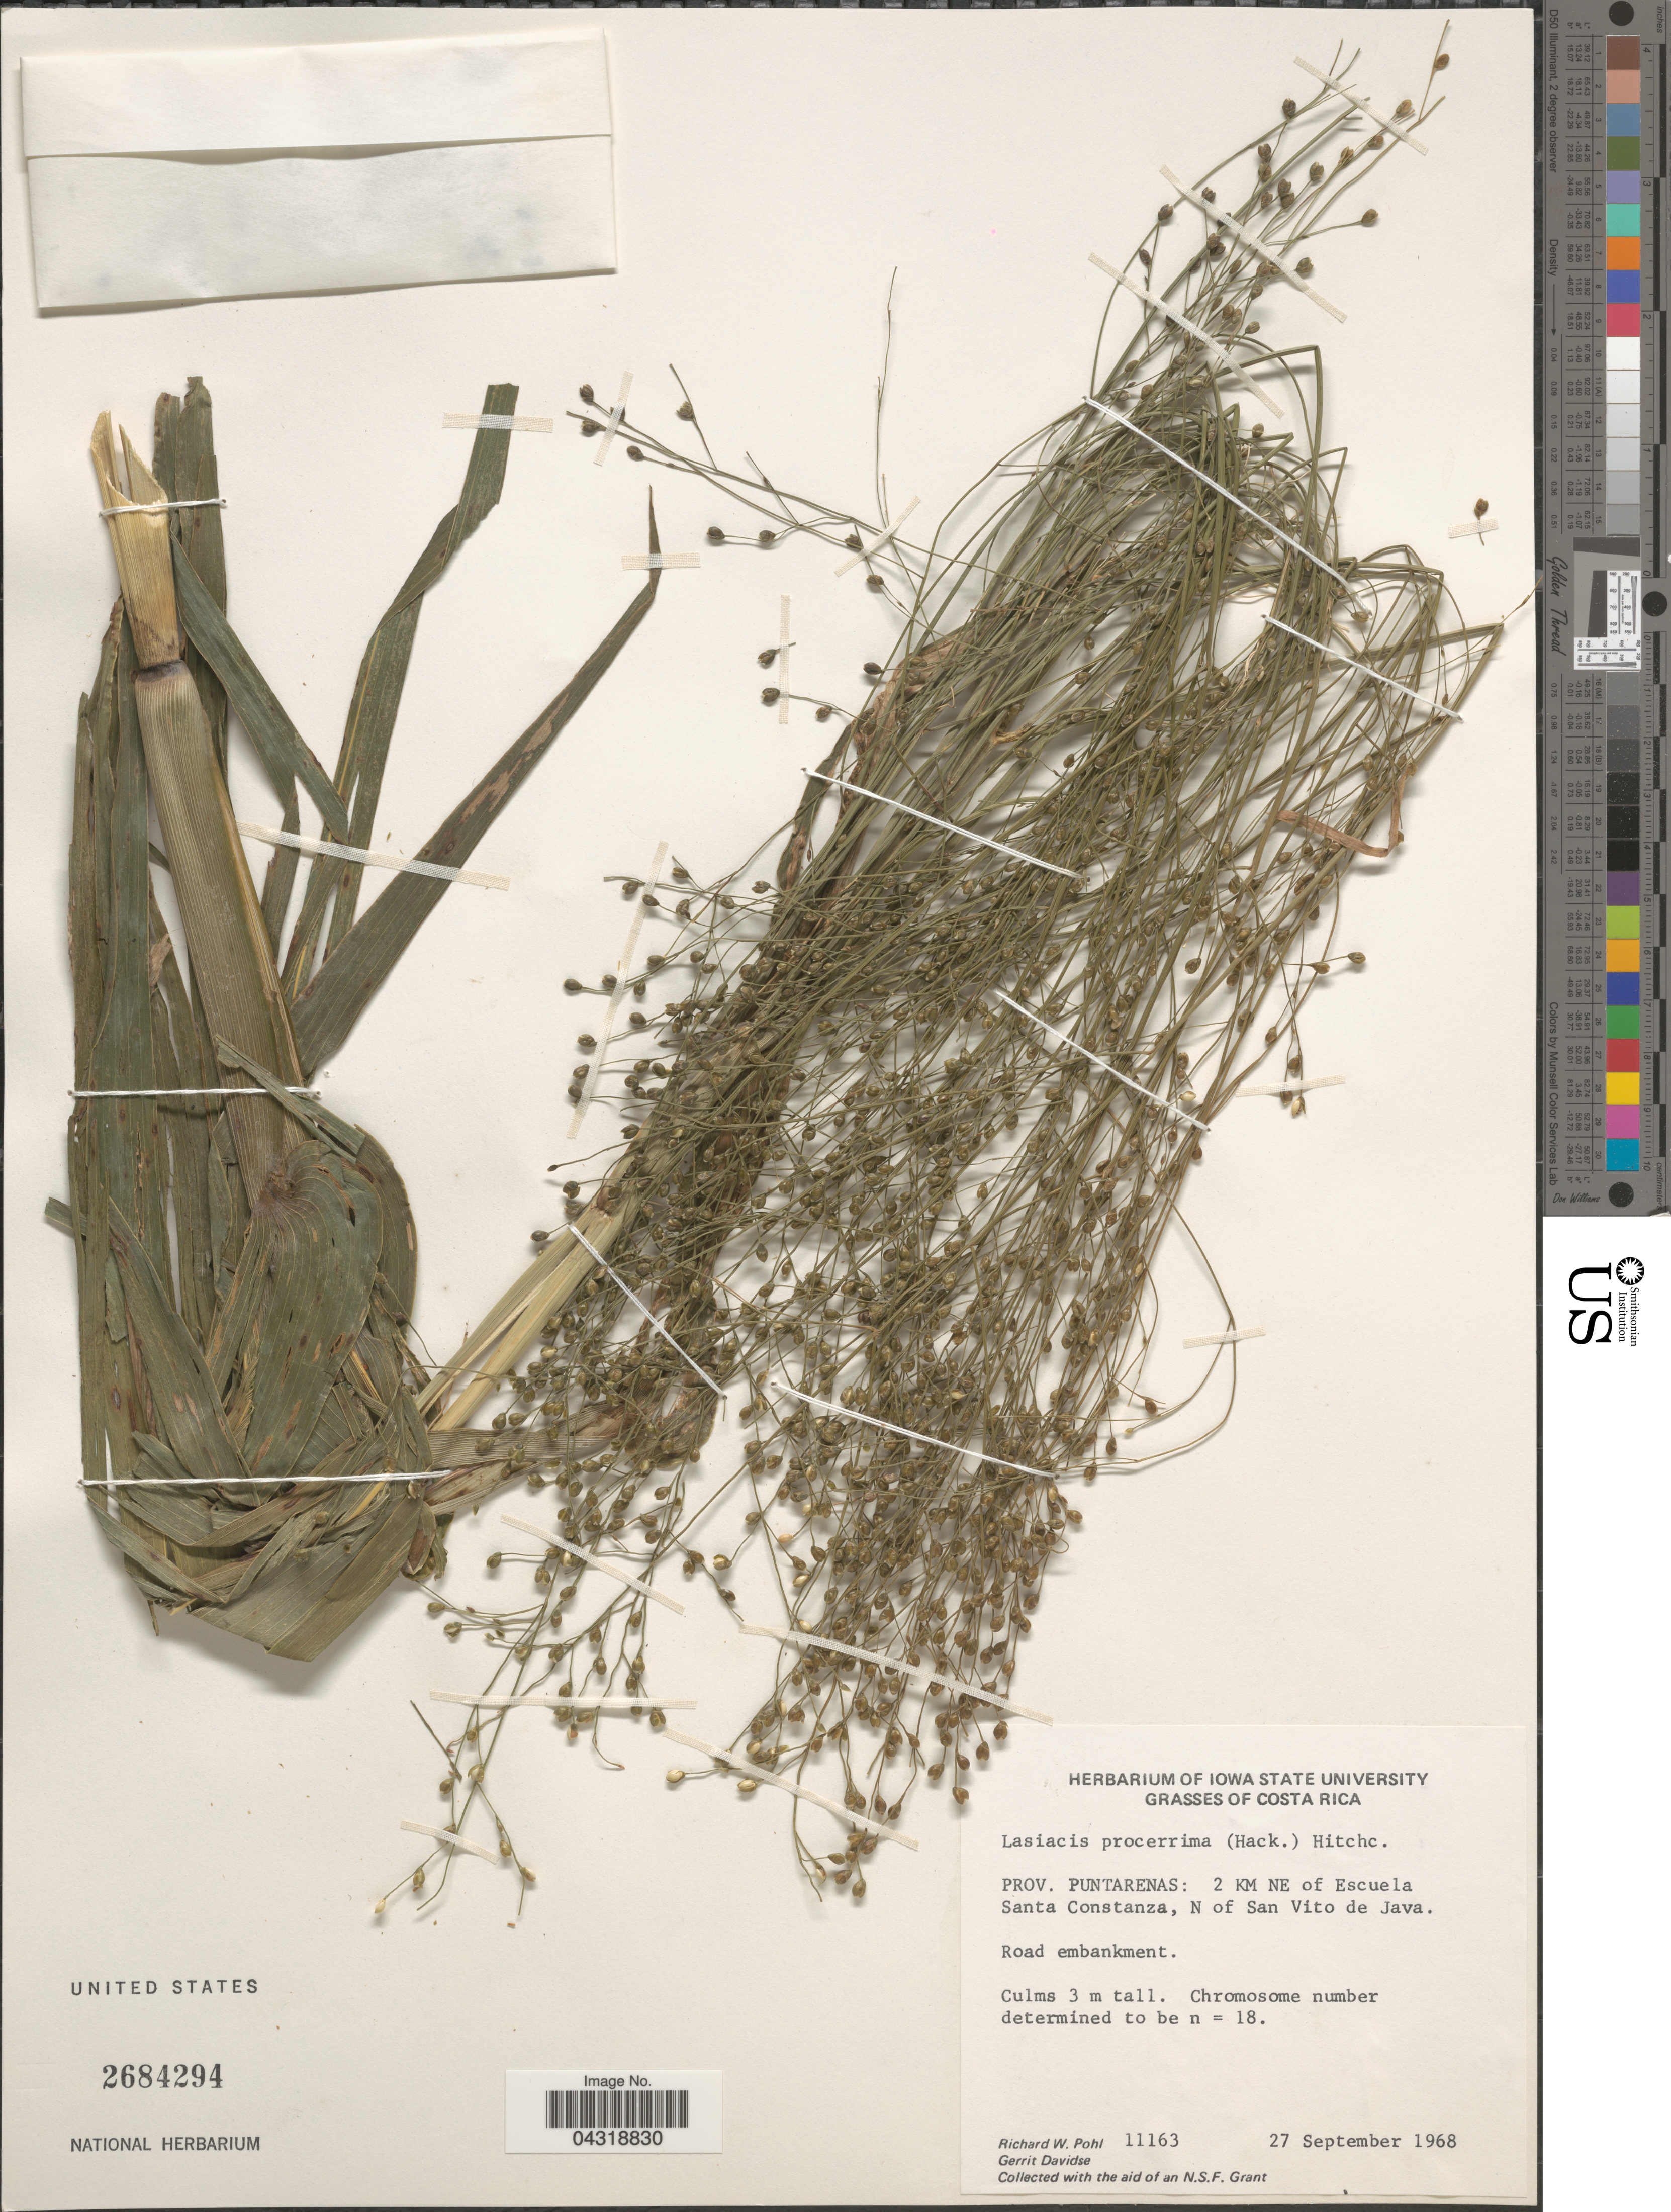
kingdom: Plantae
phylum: Tracheophyta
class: Liliopsida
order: Poales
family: Poaceae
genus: Lasiacis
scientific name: Lasiacis procerrima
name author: (Hack.) Hitchc.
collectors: R. W. Pohl & G. Davidse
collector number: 11163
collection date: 1968-09-27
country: Costa Rica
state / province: Puntarenas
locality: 2 KM NE of Escuela Santa Constanza, N of San Vito de Java.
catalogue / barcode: US 2684294